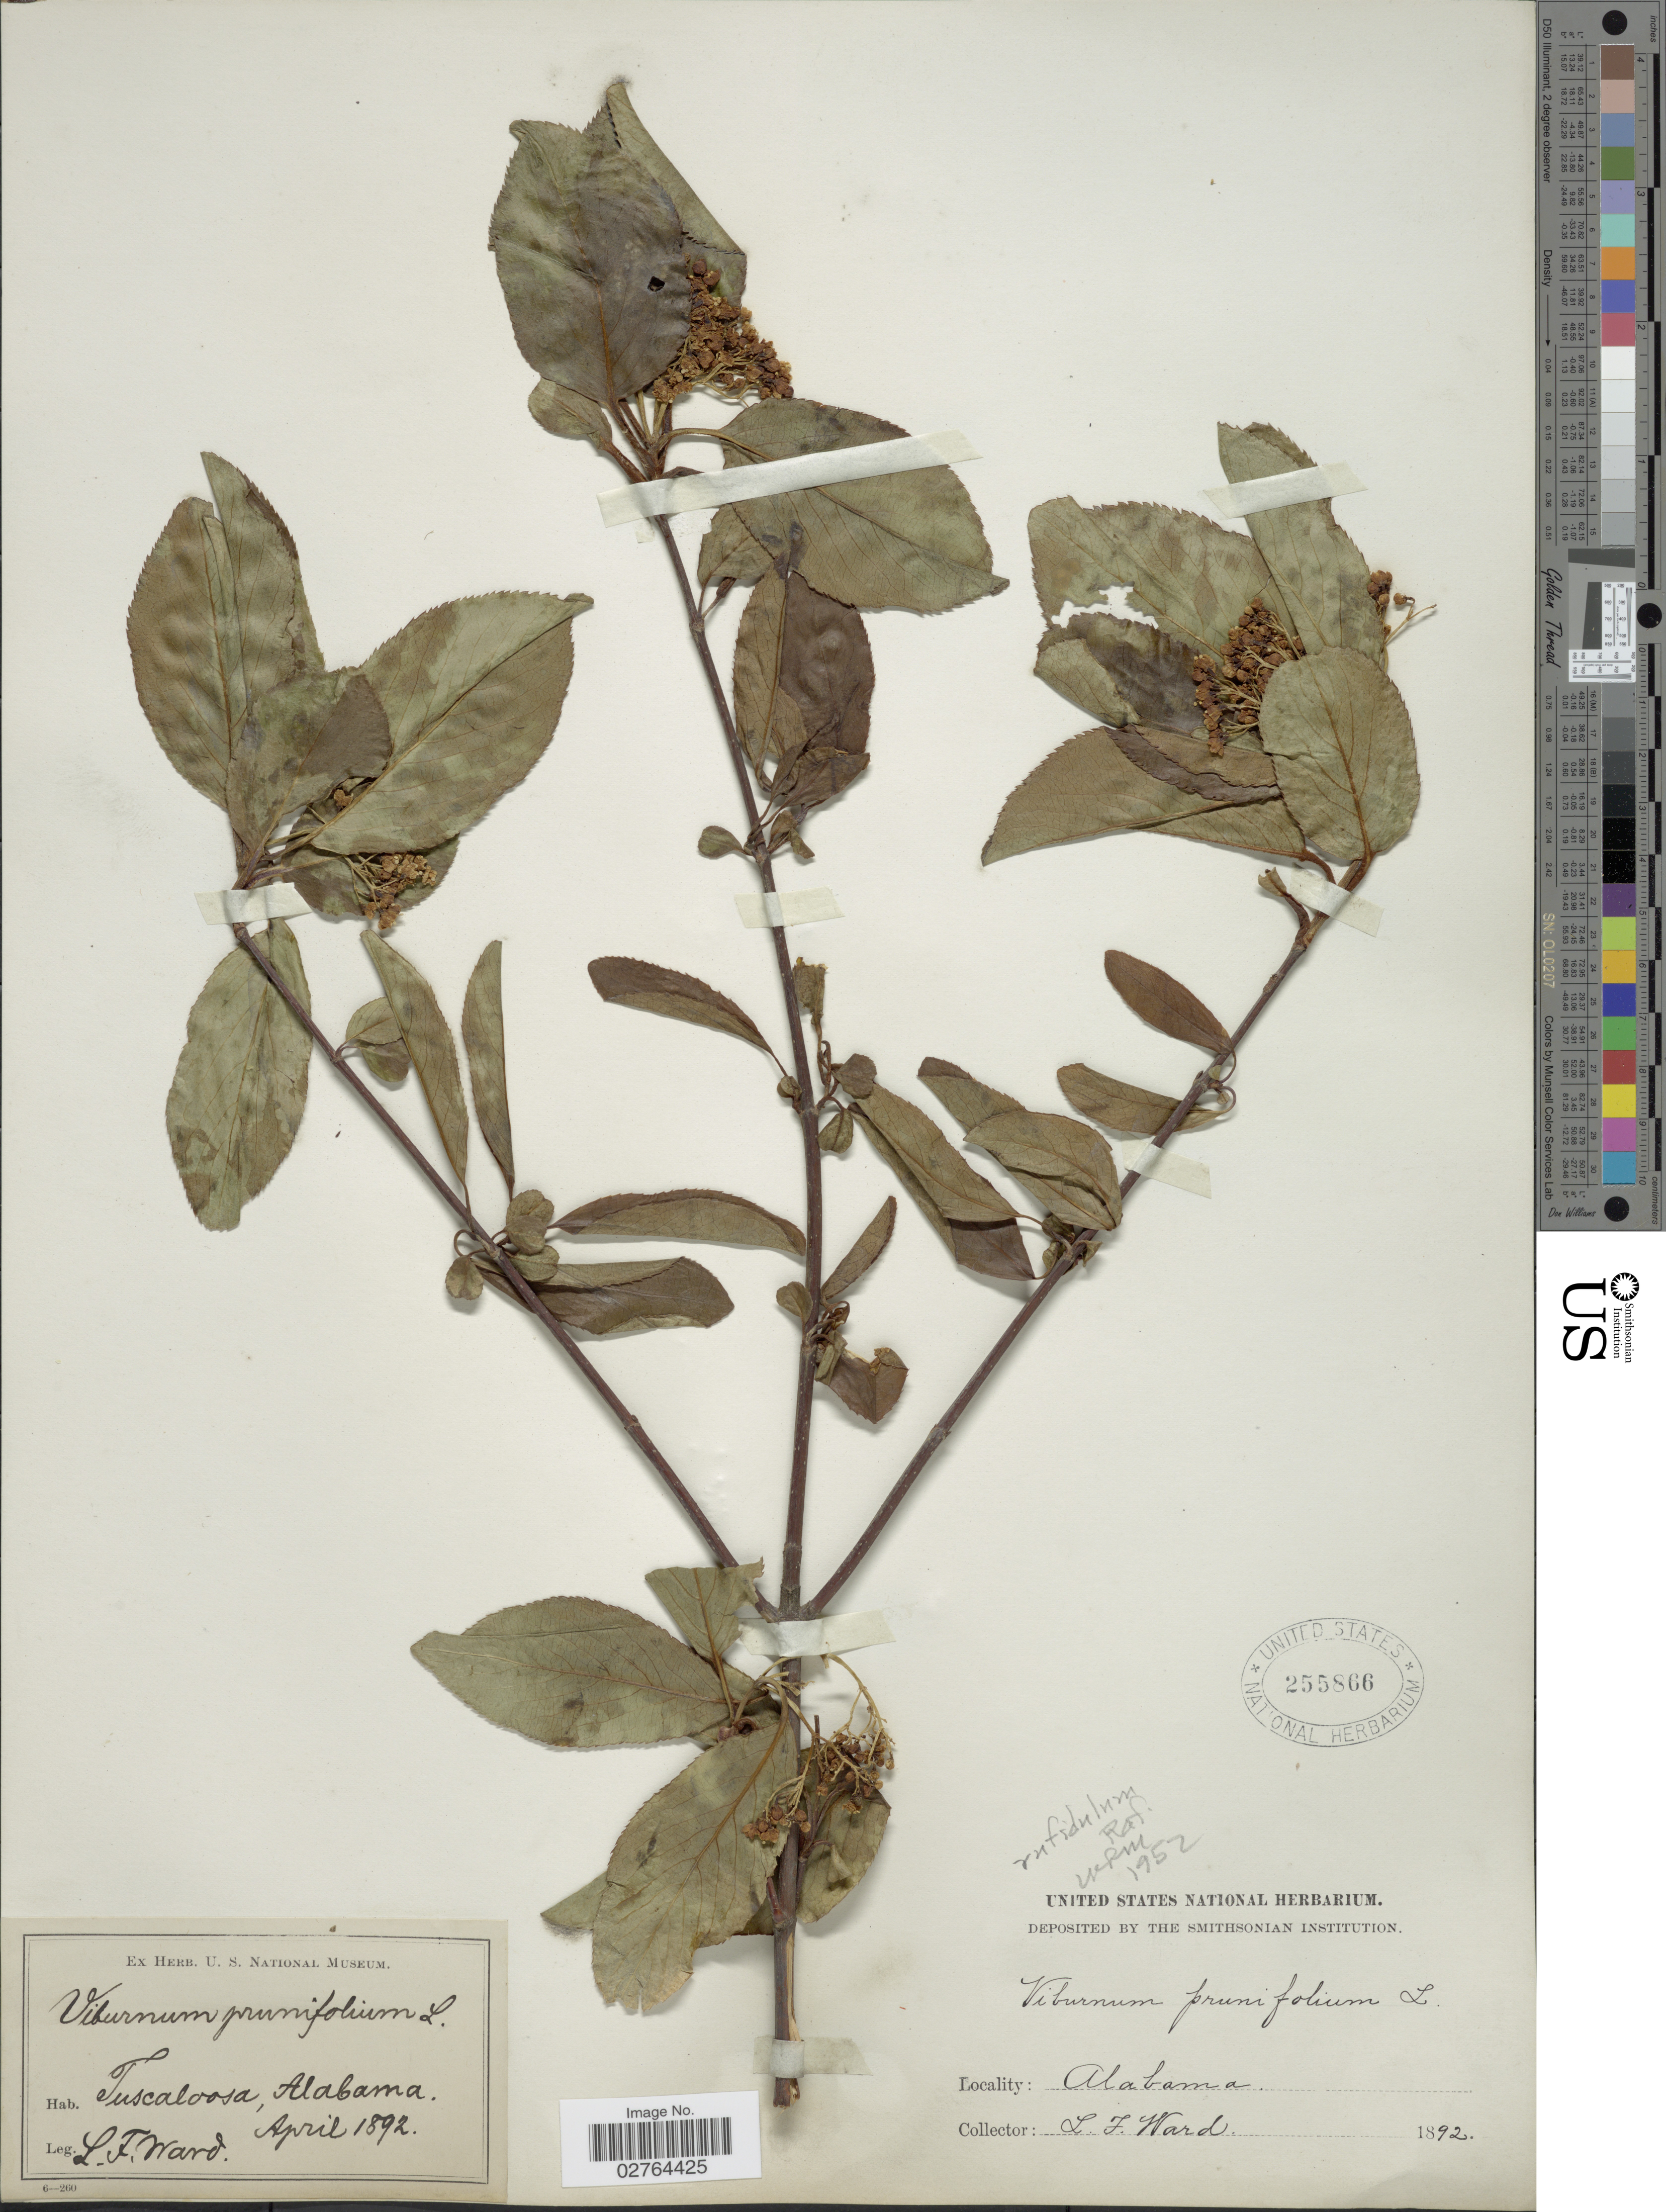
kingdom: Plantae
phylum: Tracheophyta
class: Magnoliopsida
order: Dipsacales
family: Viburnaceae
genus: Viburnum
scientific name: Viburnum rufidulum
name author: Raf.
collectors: L. Ward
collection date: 1892-04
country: United States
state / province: Alabama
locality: Tuscaloosa.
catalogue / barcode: US 255866